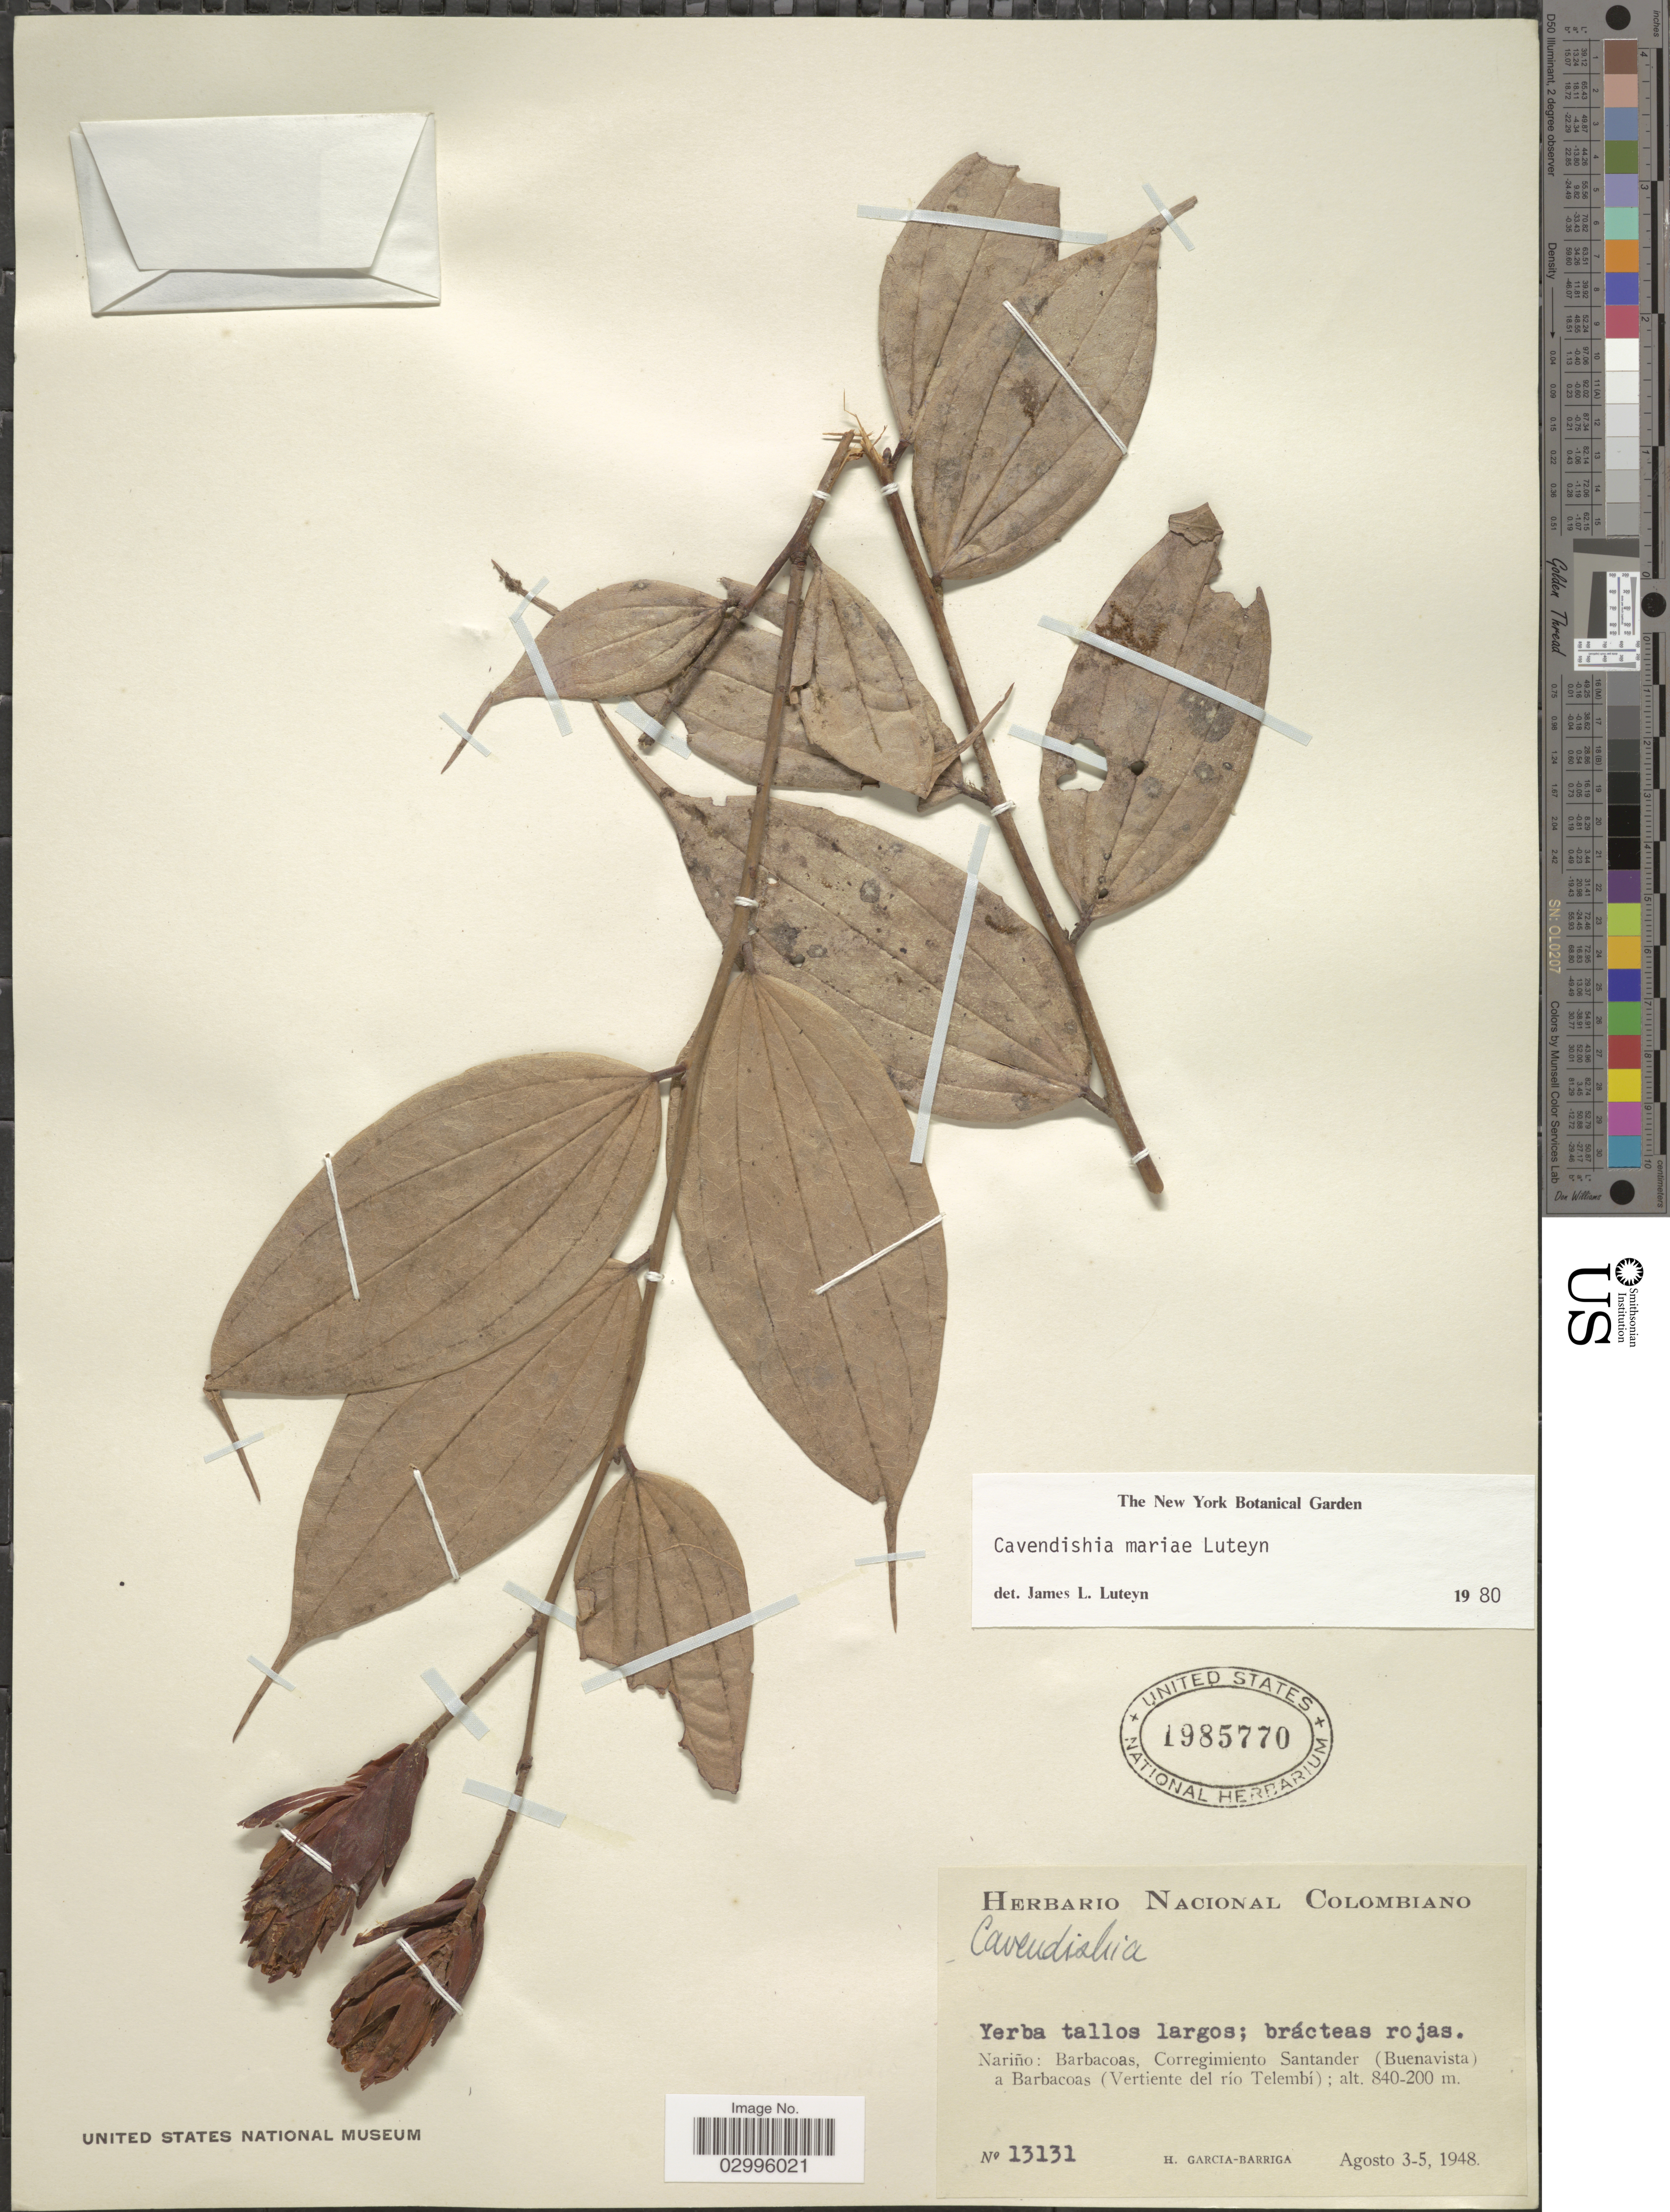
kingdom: Plantae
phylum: Tracheophyta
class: Magnoliopsida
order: Ericales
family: Ericaceae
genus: Cavendishia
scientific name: Cavendishia mariae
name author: Luteyn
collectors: H. García Barriga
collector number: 13131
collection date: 1948-08-03/1948-08-05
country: Colombia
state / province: Nariño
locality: Barbacoas, Corregimiento Santander (Buenavista) a Barbacoas (Vertiente del río Telembí).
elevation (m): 200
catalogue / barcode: US 1985770